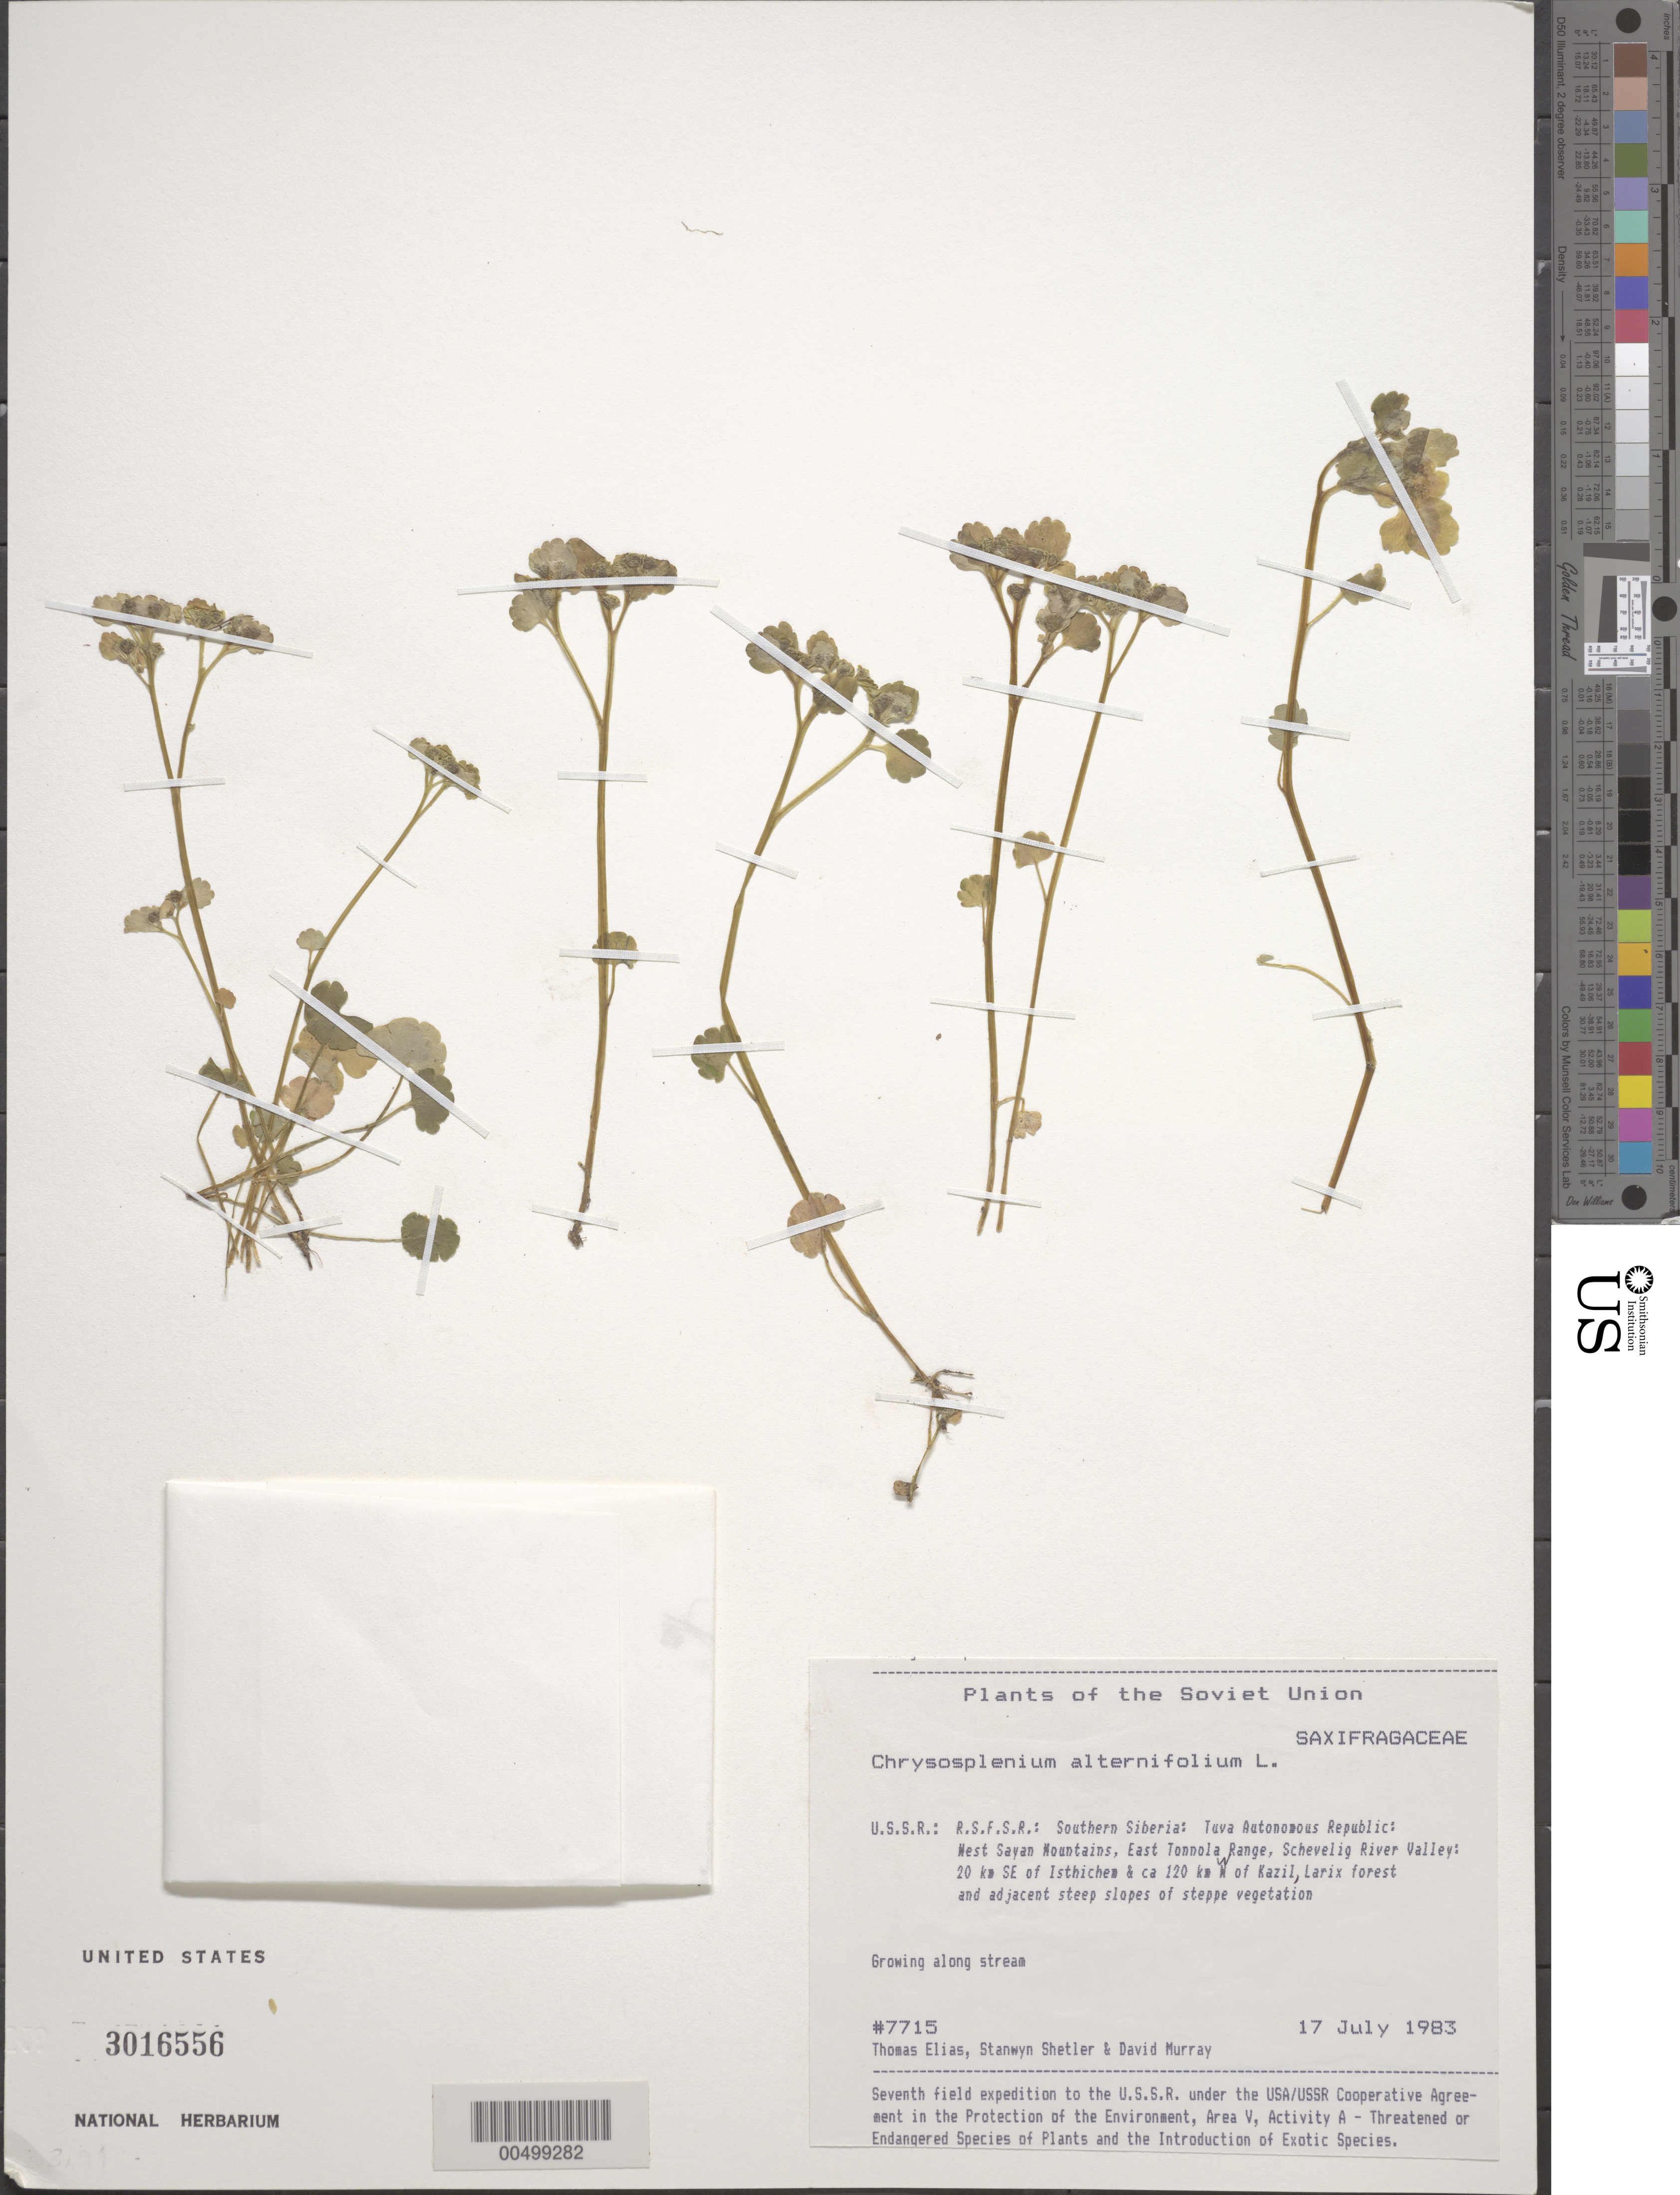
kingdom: Plantae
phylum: Tracheophyta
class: Magnoliopsida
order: Saxifragales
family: Saxifragaceae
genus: Chrysosplenium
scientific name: Chrysosplenium alternifolium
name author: L.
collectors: T. Elias, S. Shetler & D. F. Murray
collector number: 7715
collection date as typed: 17 Jul 1983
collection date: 1983-07-17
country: Russian Federation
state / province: Tuva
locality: West Sayan Mountains, E Tonnola [Tannu-Ola] Range, Schevelig River Valley, 20 km SE of Isthichem [Ishti-Khem], *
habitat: Larix forest and adjacent steep slopes of steppe vegetation; growing along stream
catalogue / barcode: US 3016556